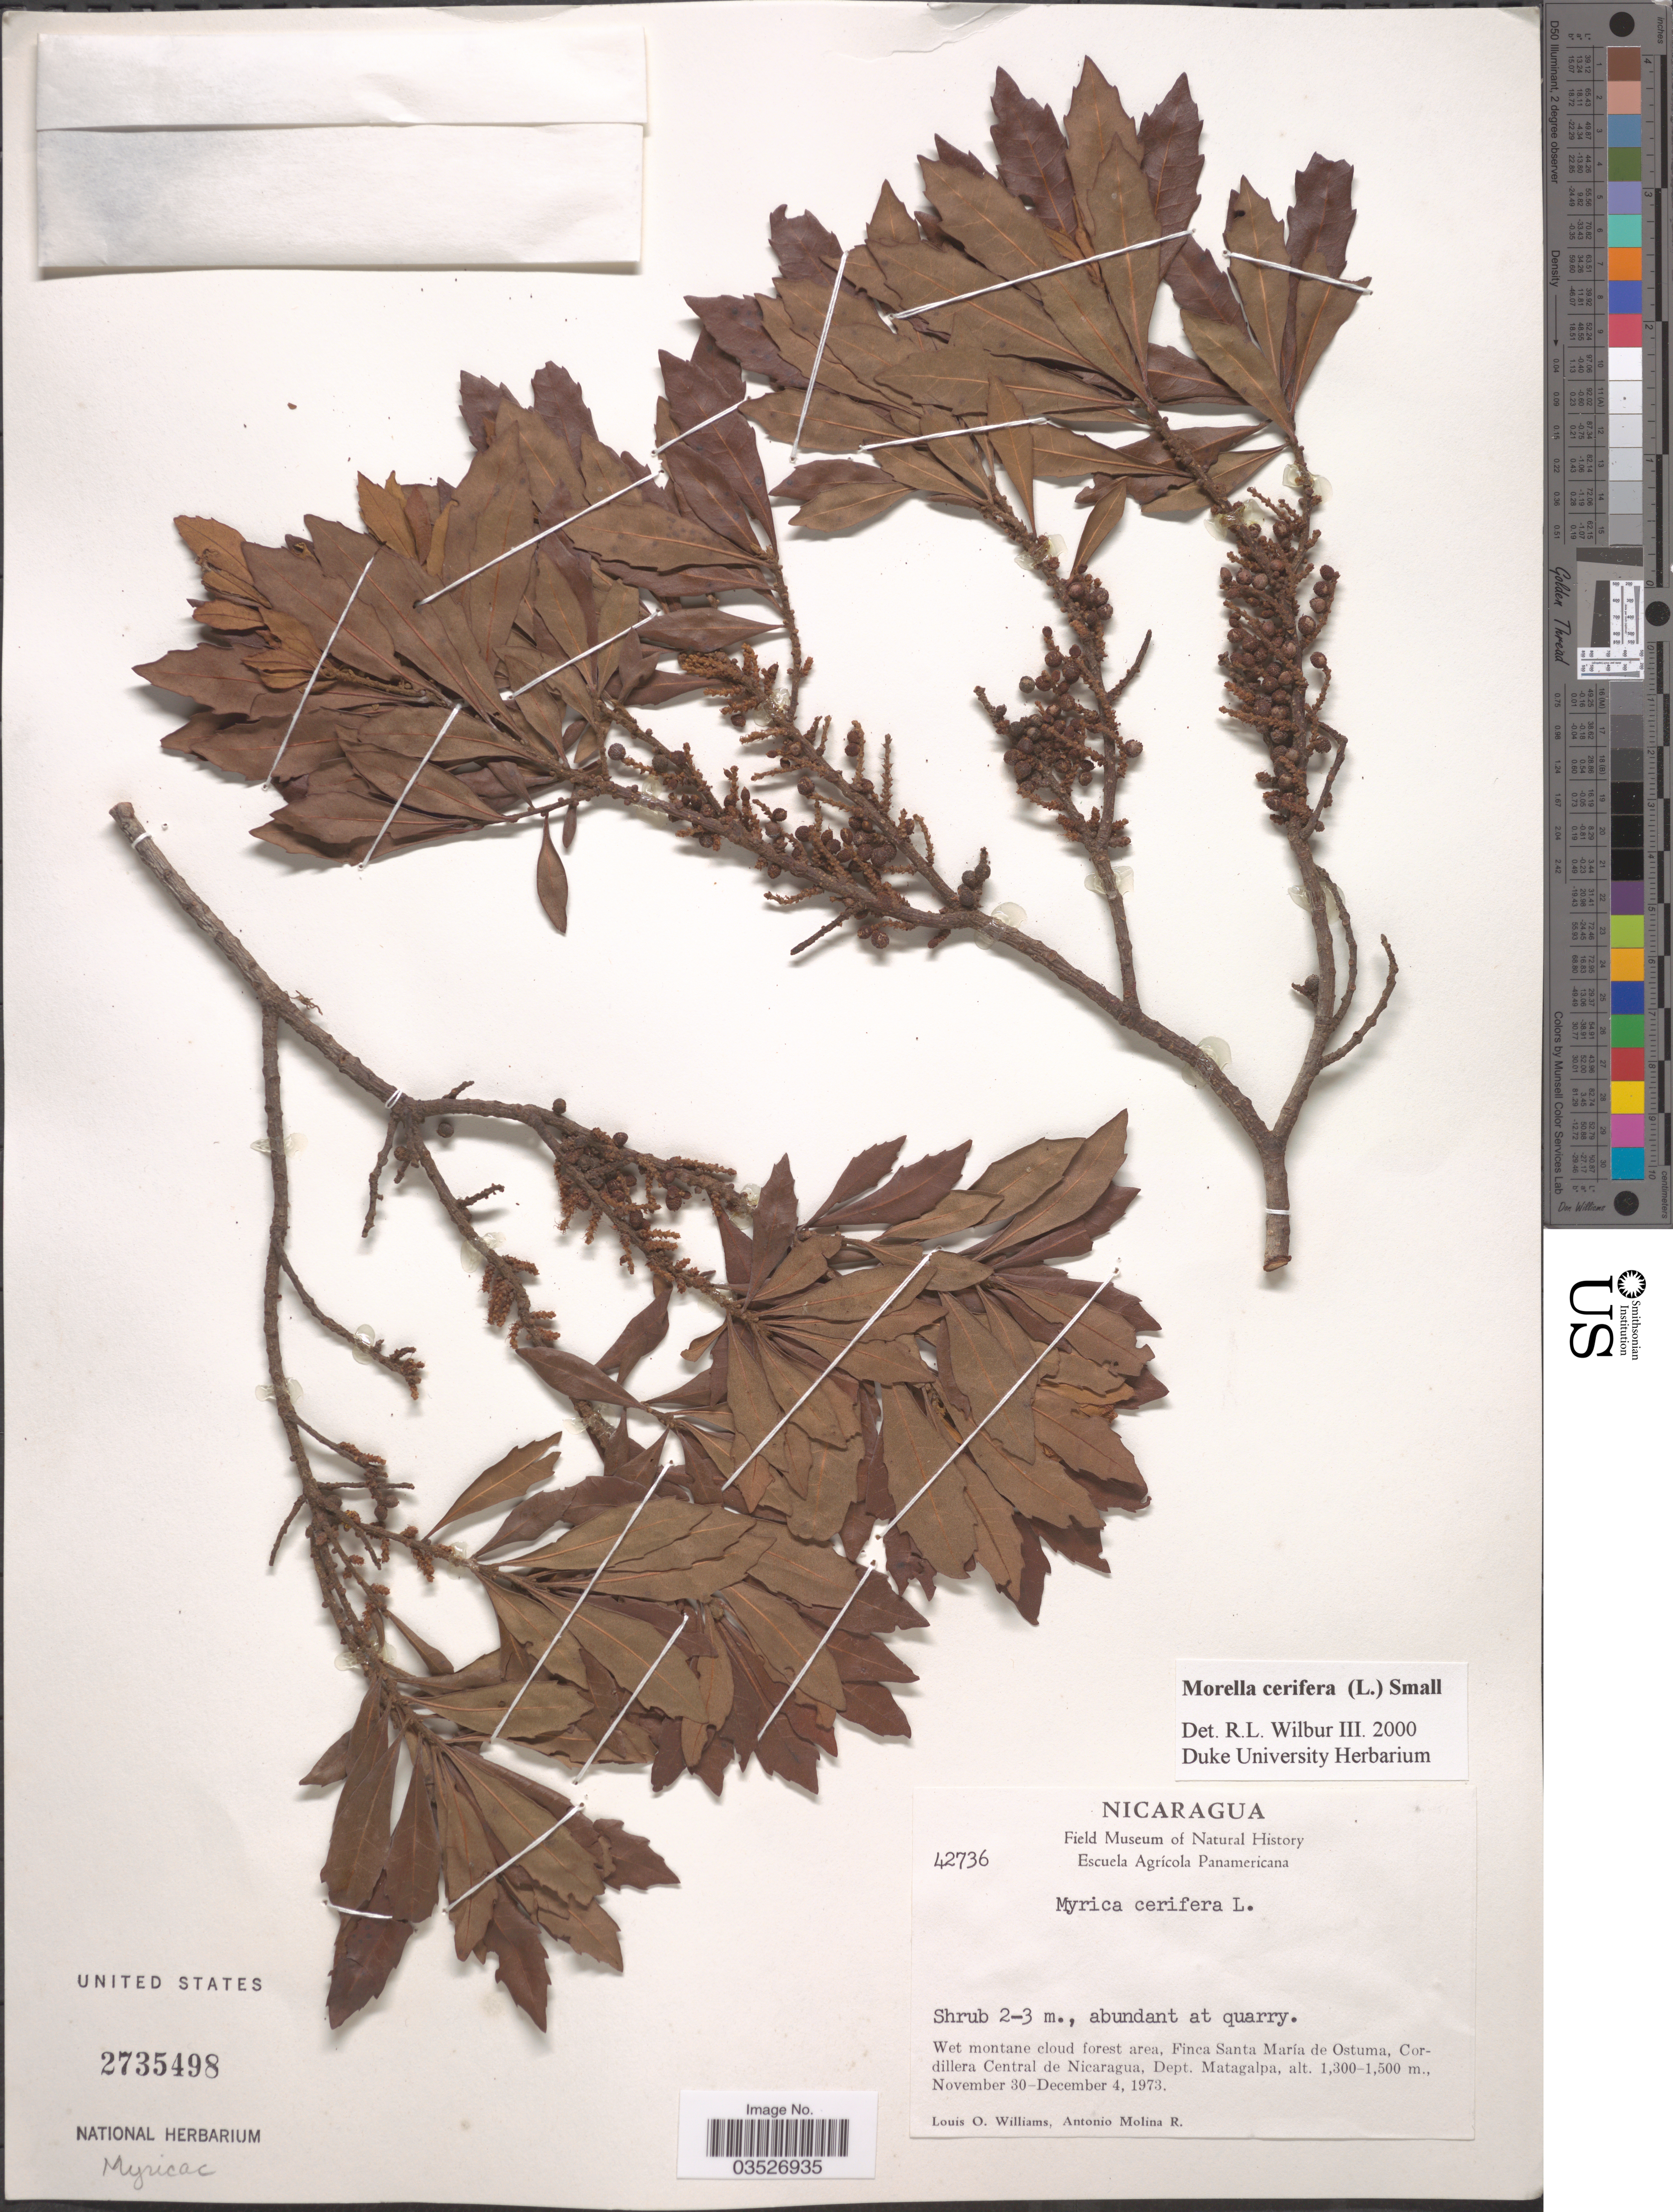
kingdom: Plantae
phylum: Tracheophyta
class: Magnoliopsida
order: Fagales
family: Myricaceae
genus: Morella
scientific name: Morella cerifera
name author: (L.) Small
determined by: Wilbur, R. L.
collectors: L. O. Williams & A. Molina R.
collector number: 42736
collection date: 1973-11-30/1973-12-04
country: Nicaragua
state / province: Matagalpa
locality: Finca Santa María de Ostuma, Cordillera Central de Nicaragua, Dept. Matagalpa.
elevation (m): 1300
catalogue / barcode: US 2735498